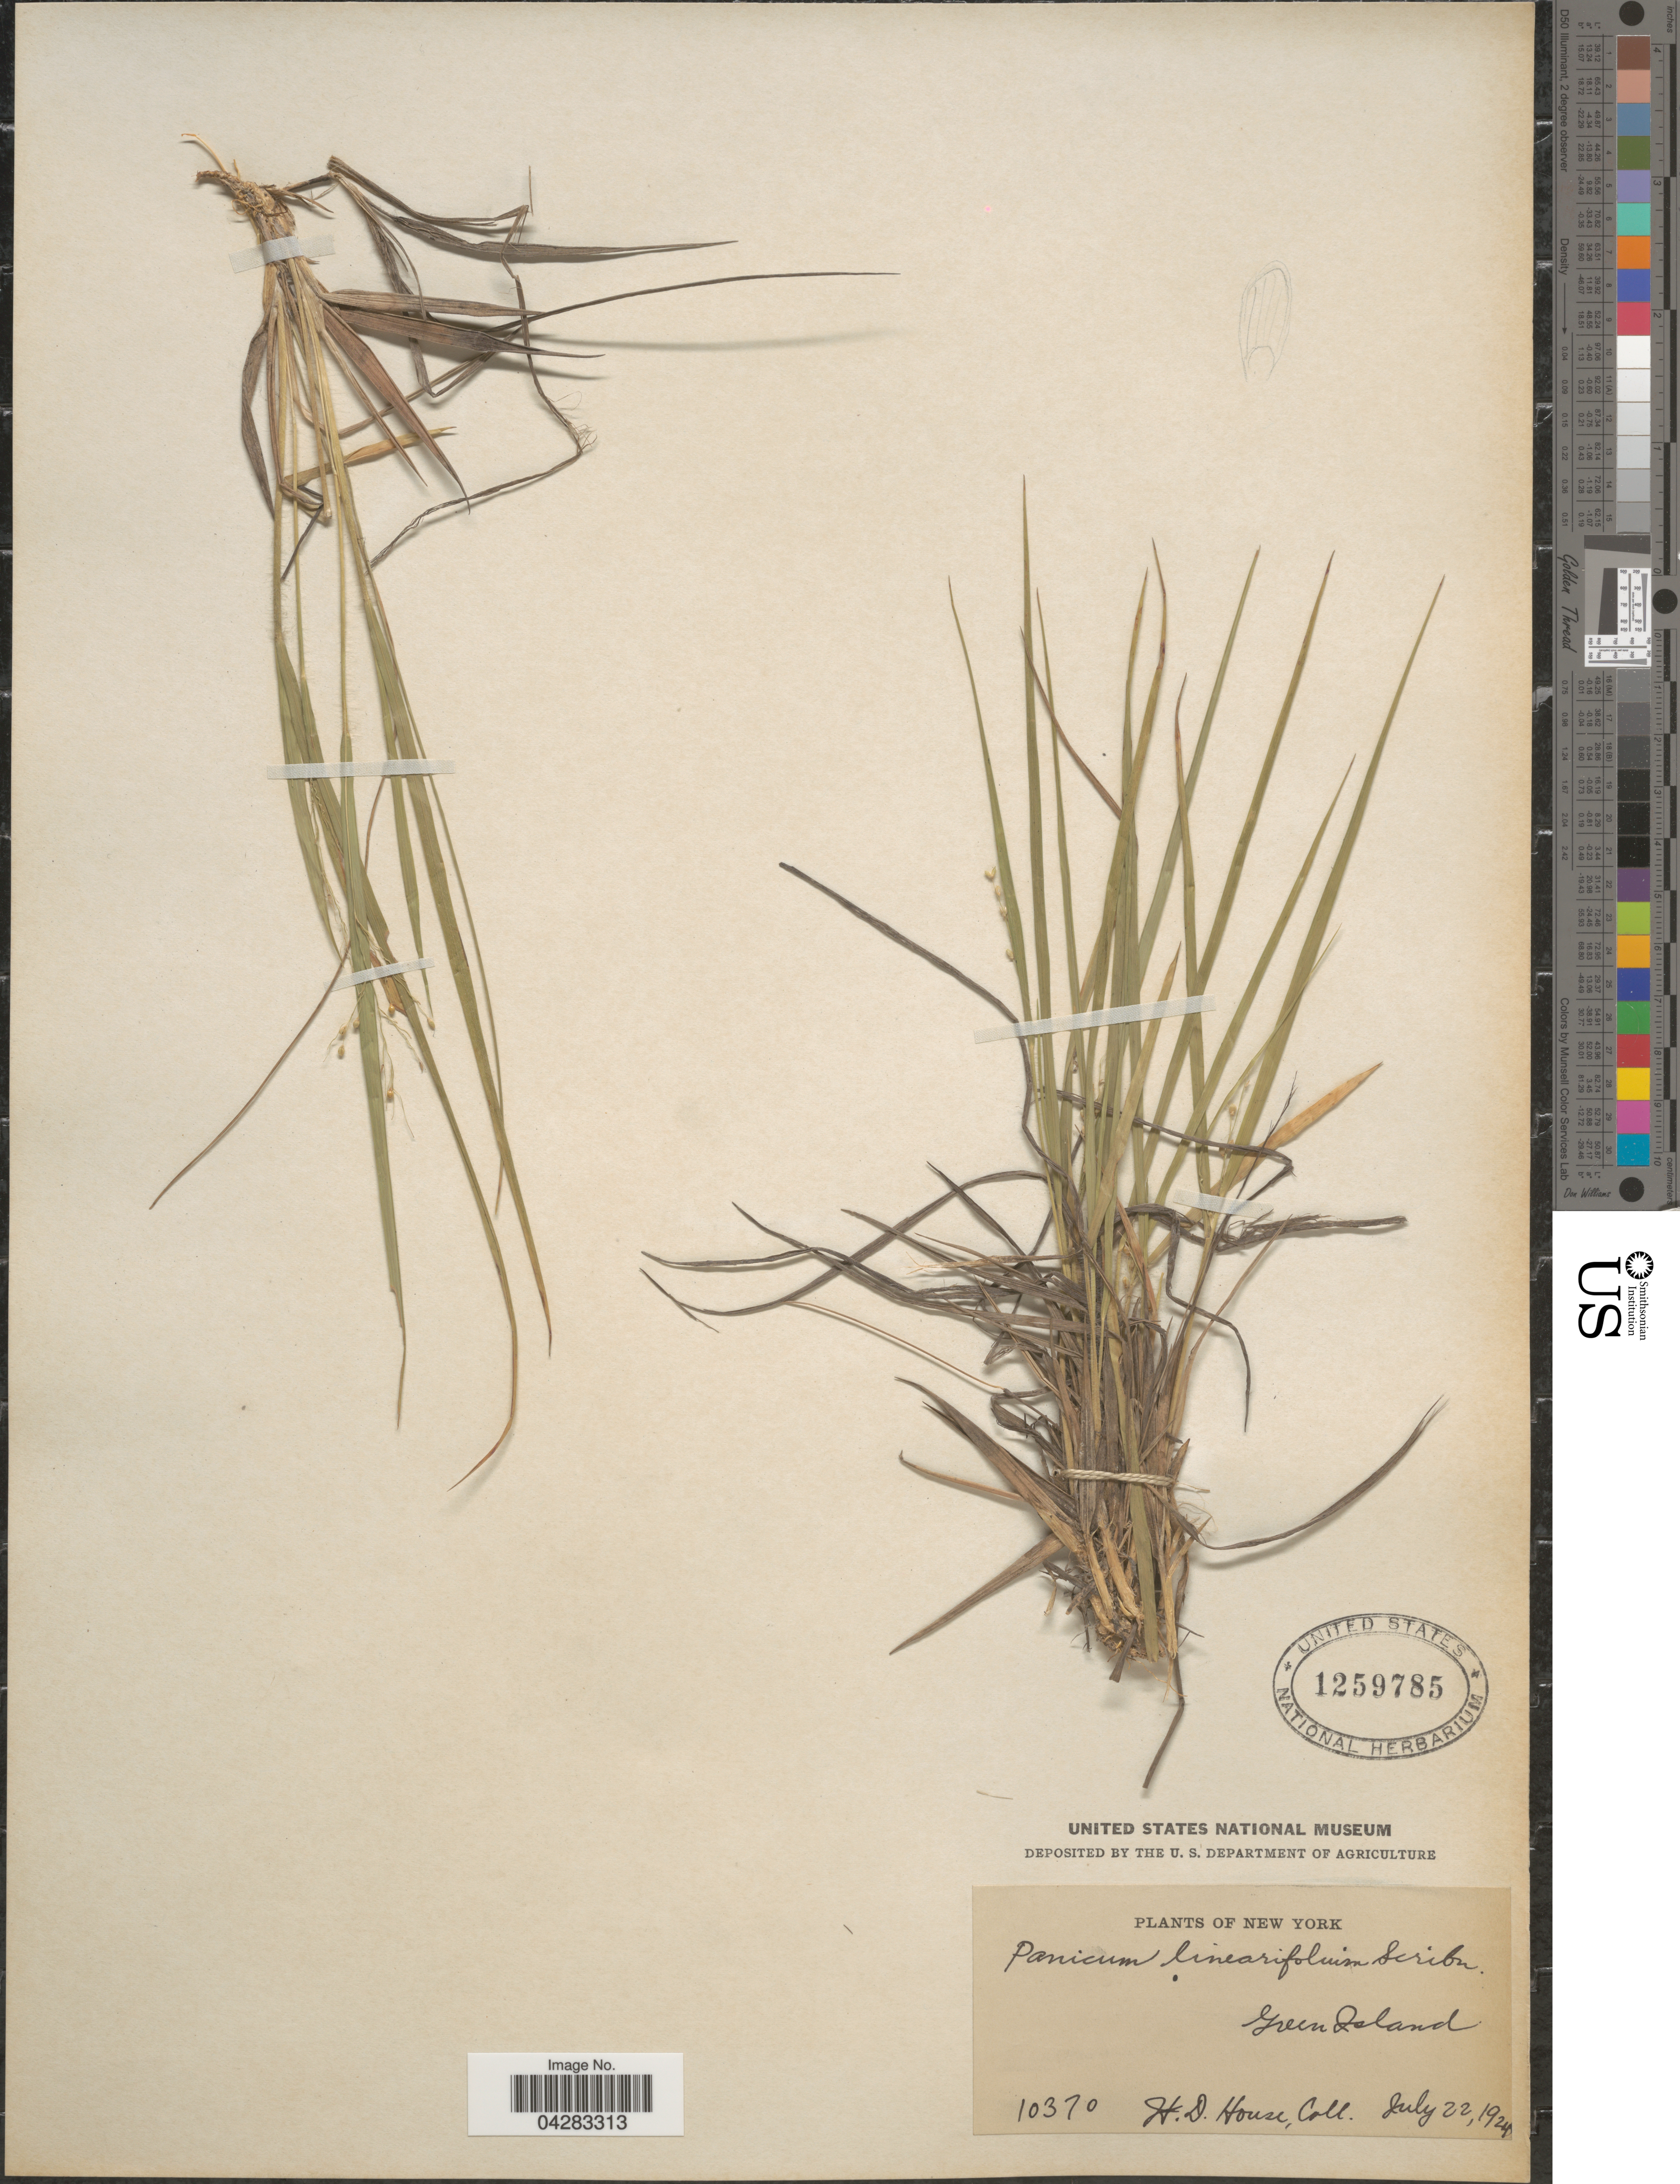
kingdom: Plantae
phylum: Tracheophyta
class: Liliopsida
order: Poales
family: Poaceae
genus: Dichanthelium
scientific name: Dichanthelium linearifolium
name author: (Scribn.) Gould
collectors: H. D. House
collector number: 10370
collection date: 1924-07-22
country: United States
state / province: New York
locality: Green Island.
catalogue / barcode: US 1259785